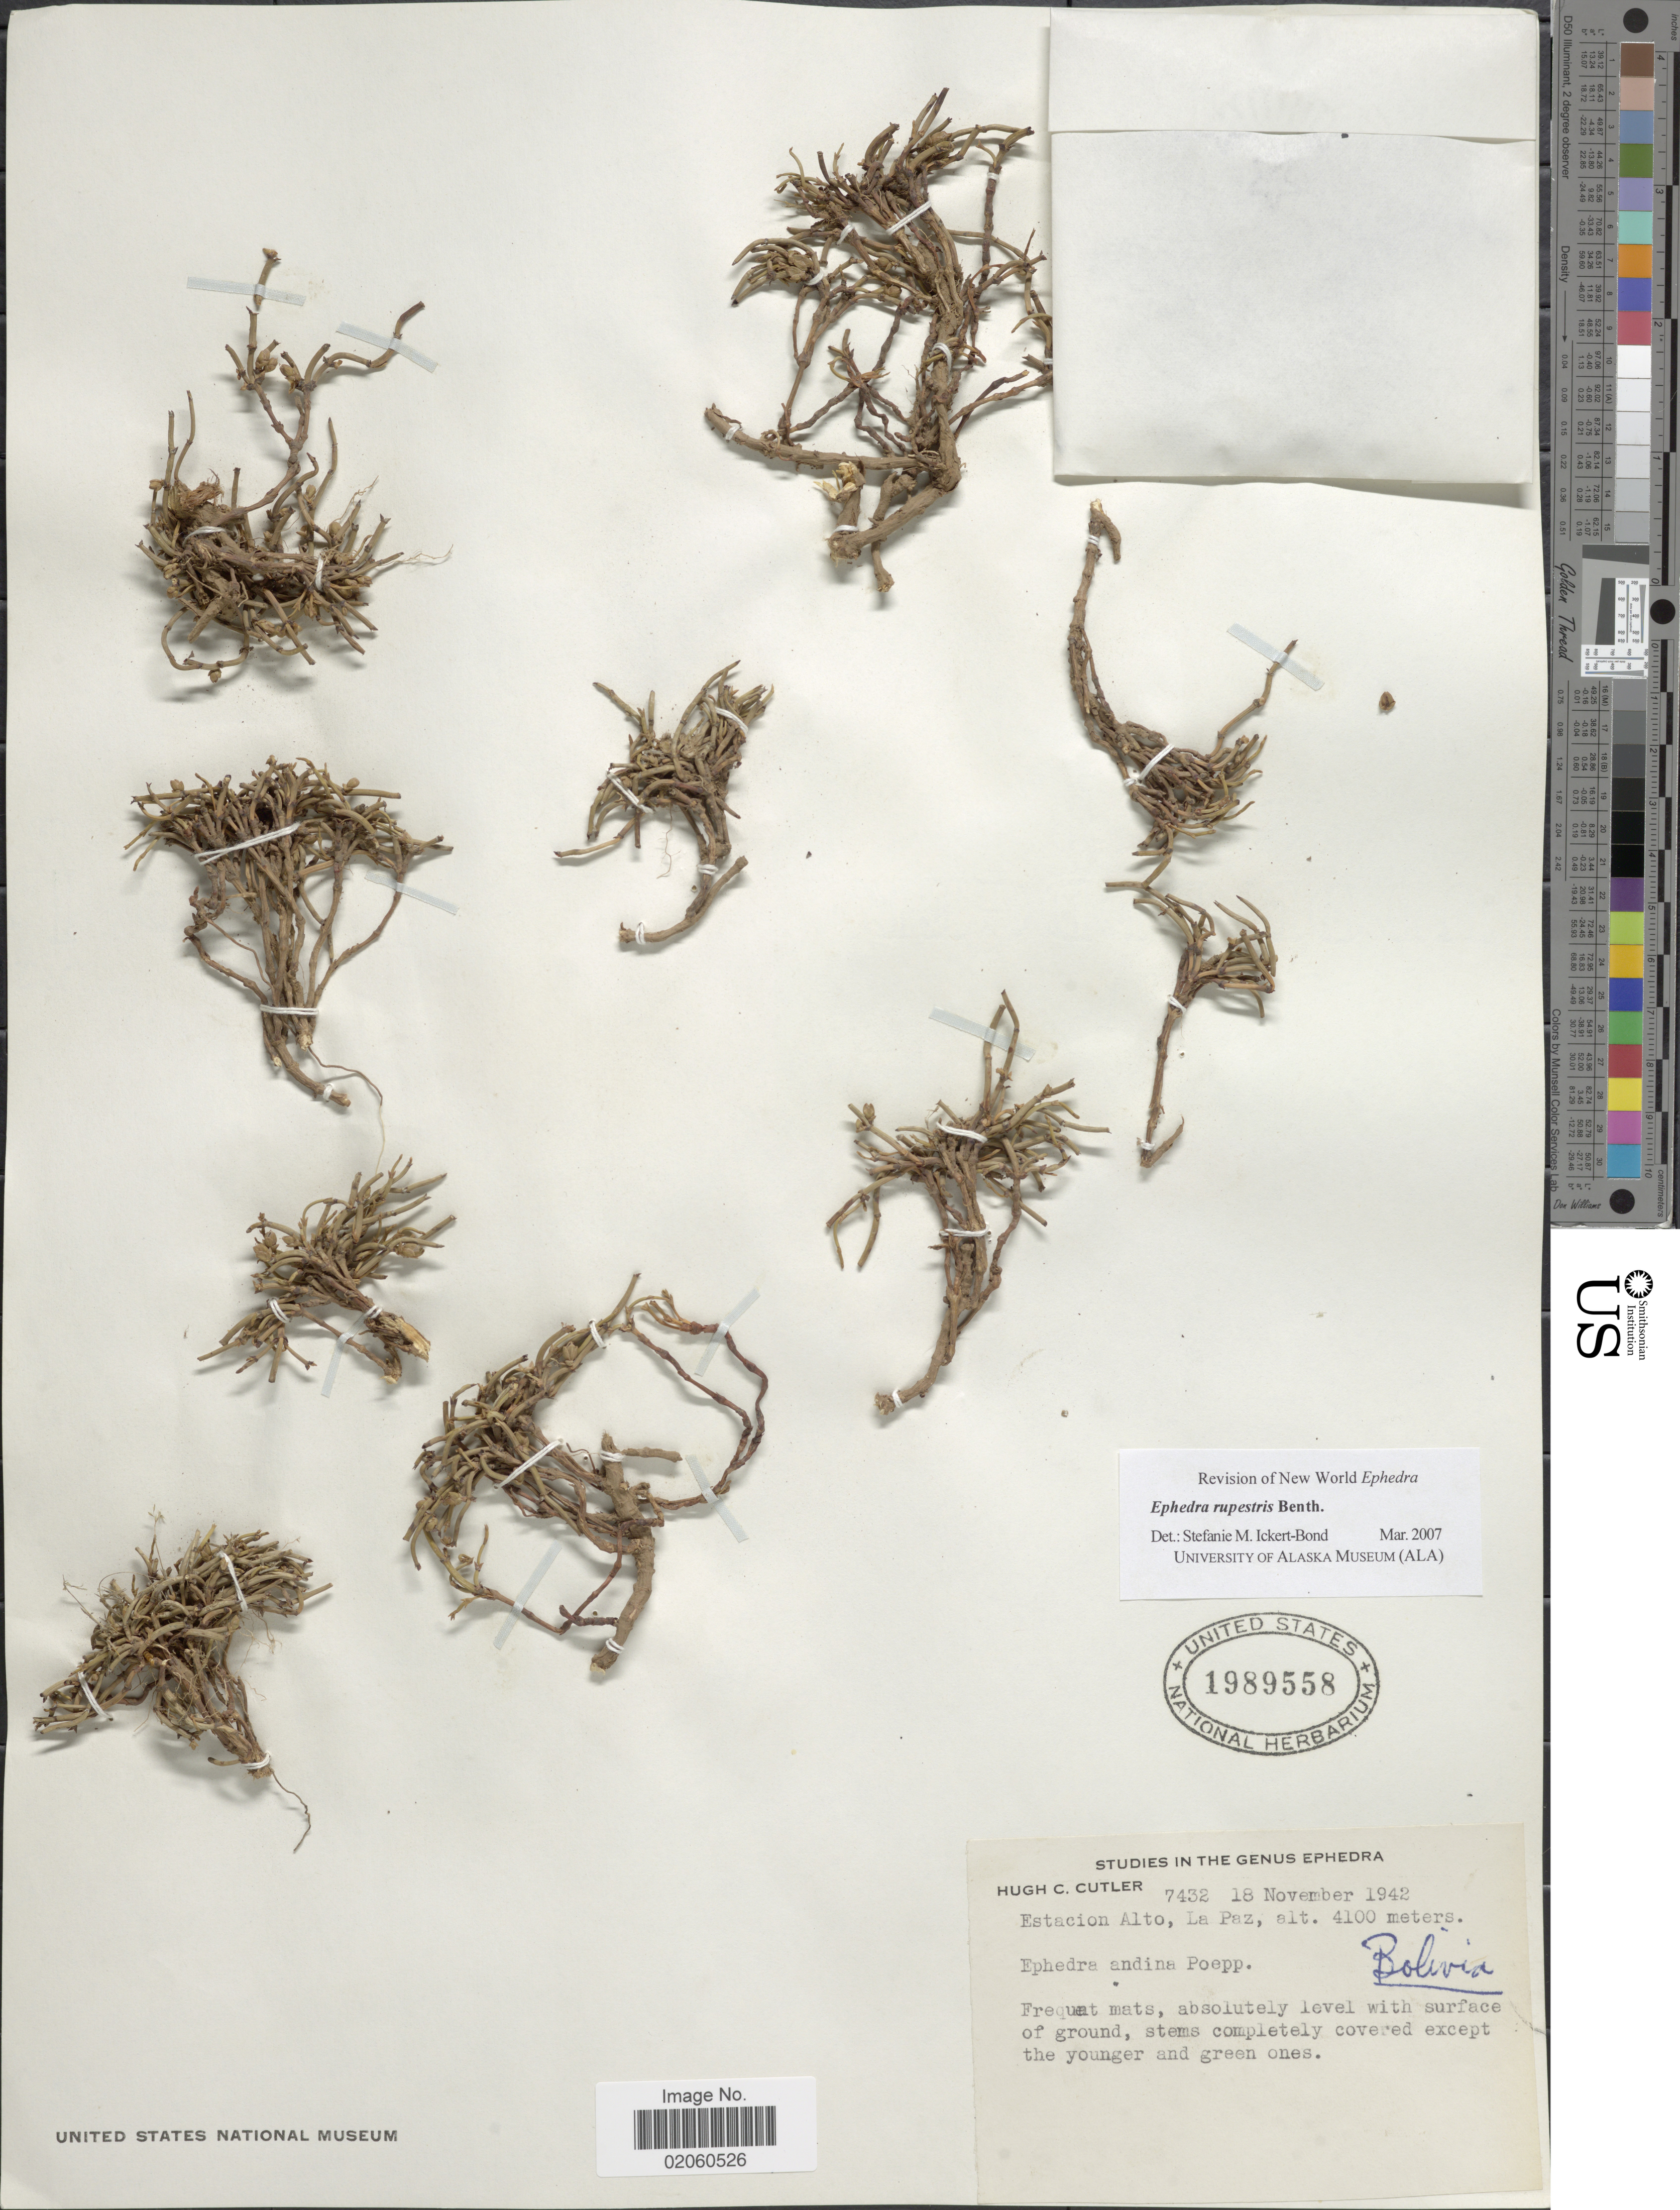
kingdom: Plantae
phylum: Tracheophyta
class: Gnetopsida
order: Ephedrales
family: Ephedraceae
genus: Ephedra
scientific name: Ephedra rupestris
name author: Benth.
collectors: H. C. Cutler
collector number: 7432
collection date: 1942-11-18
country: Bolivia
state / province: La Paz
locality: Estacion Alto, The Genus Ephedra [unsure placement].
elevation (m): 4100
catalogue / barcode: US 1989558